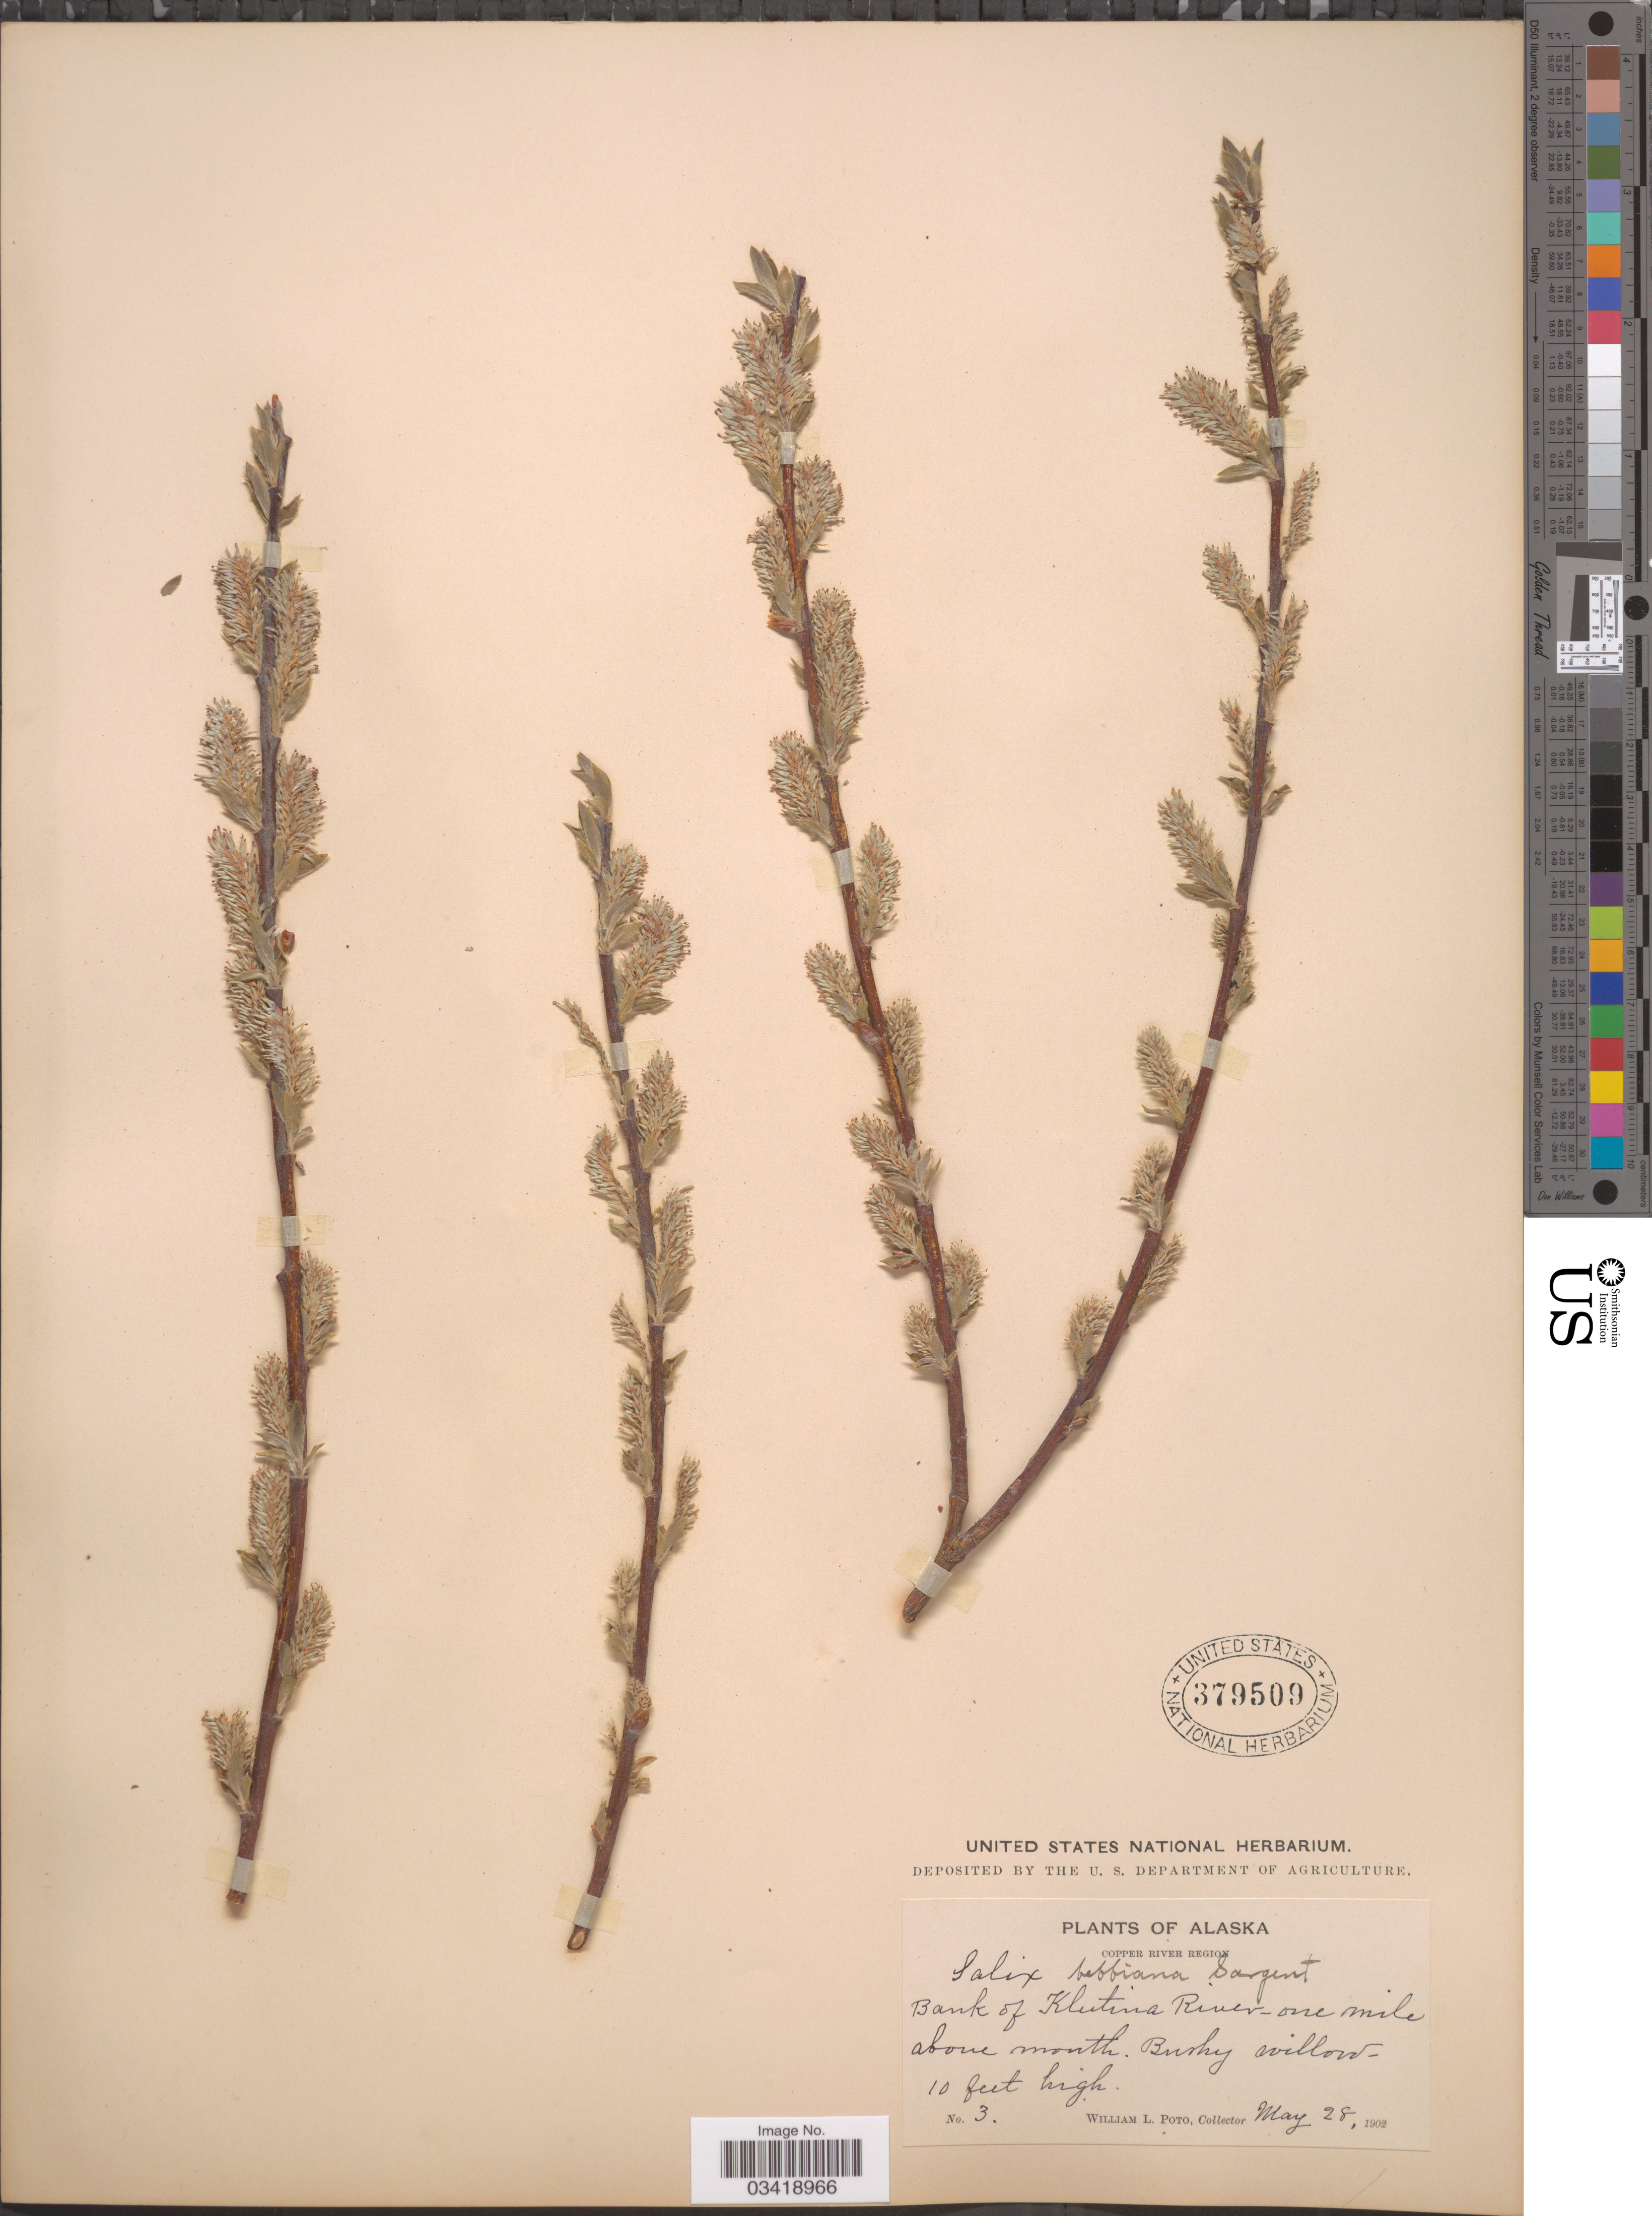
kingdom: Plantae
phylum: Tracheophyta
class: Magnoliopsida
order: Malpighiales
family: Salicaceae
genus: Salix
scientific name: Salix bebbiana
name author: Sarg.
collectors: W. Poto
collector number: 3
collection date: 1902-05-28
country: United States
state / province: Alaska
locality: Copper River Region. Bank of Klutina River, one mile above mouth.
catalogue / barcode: US 379509